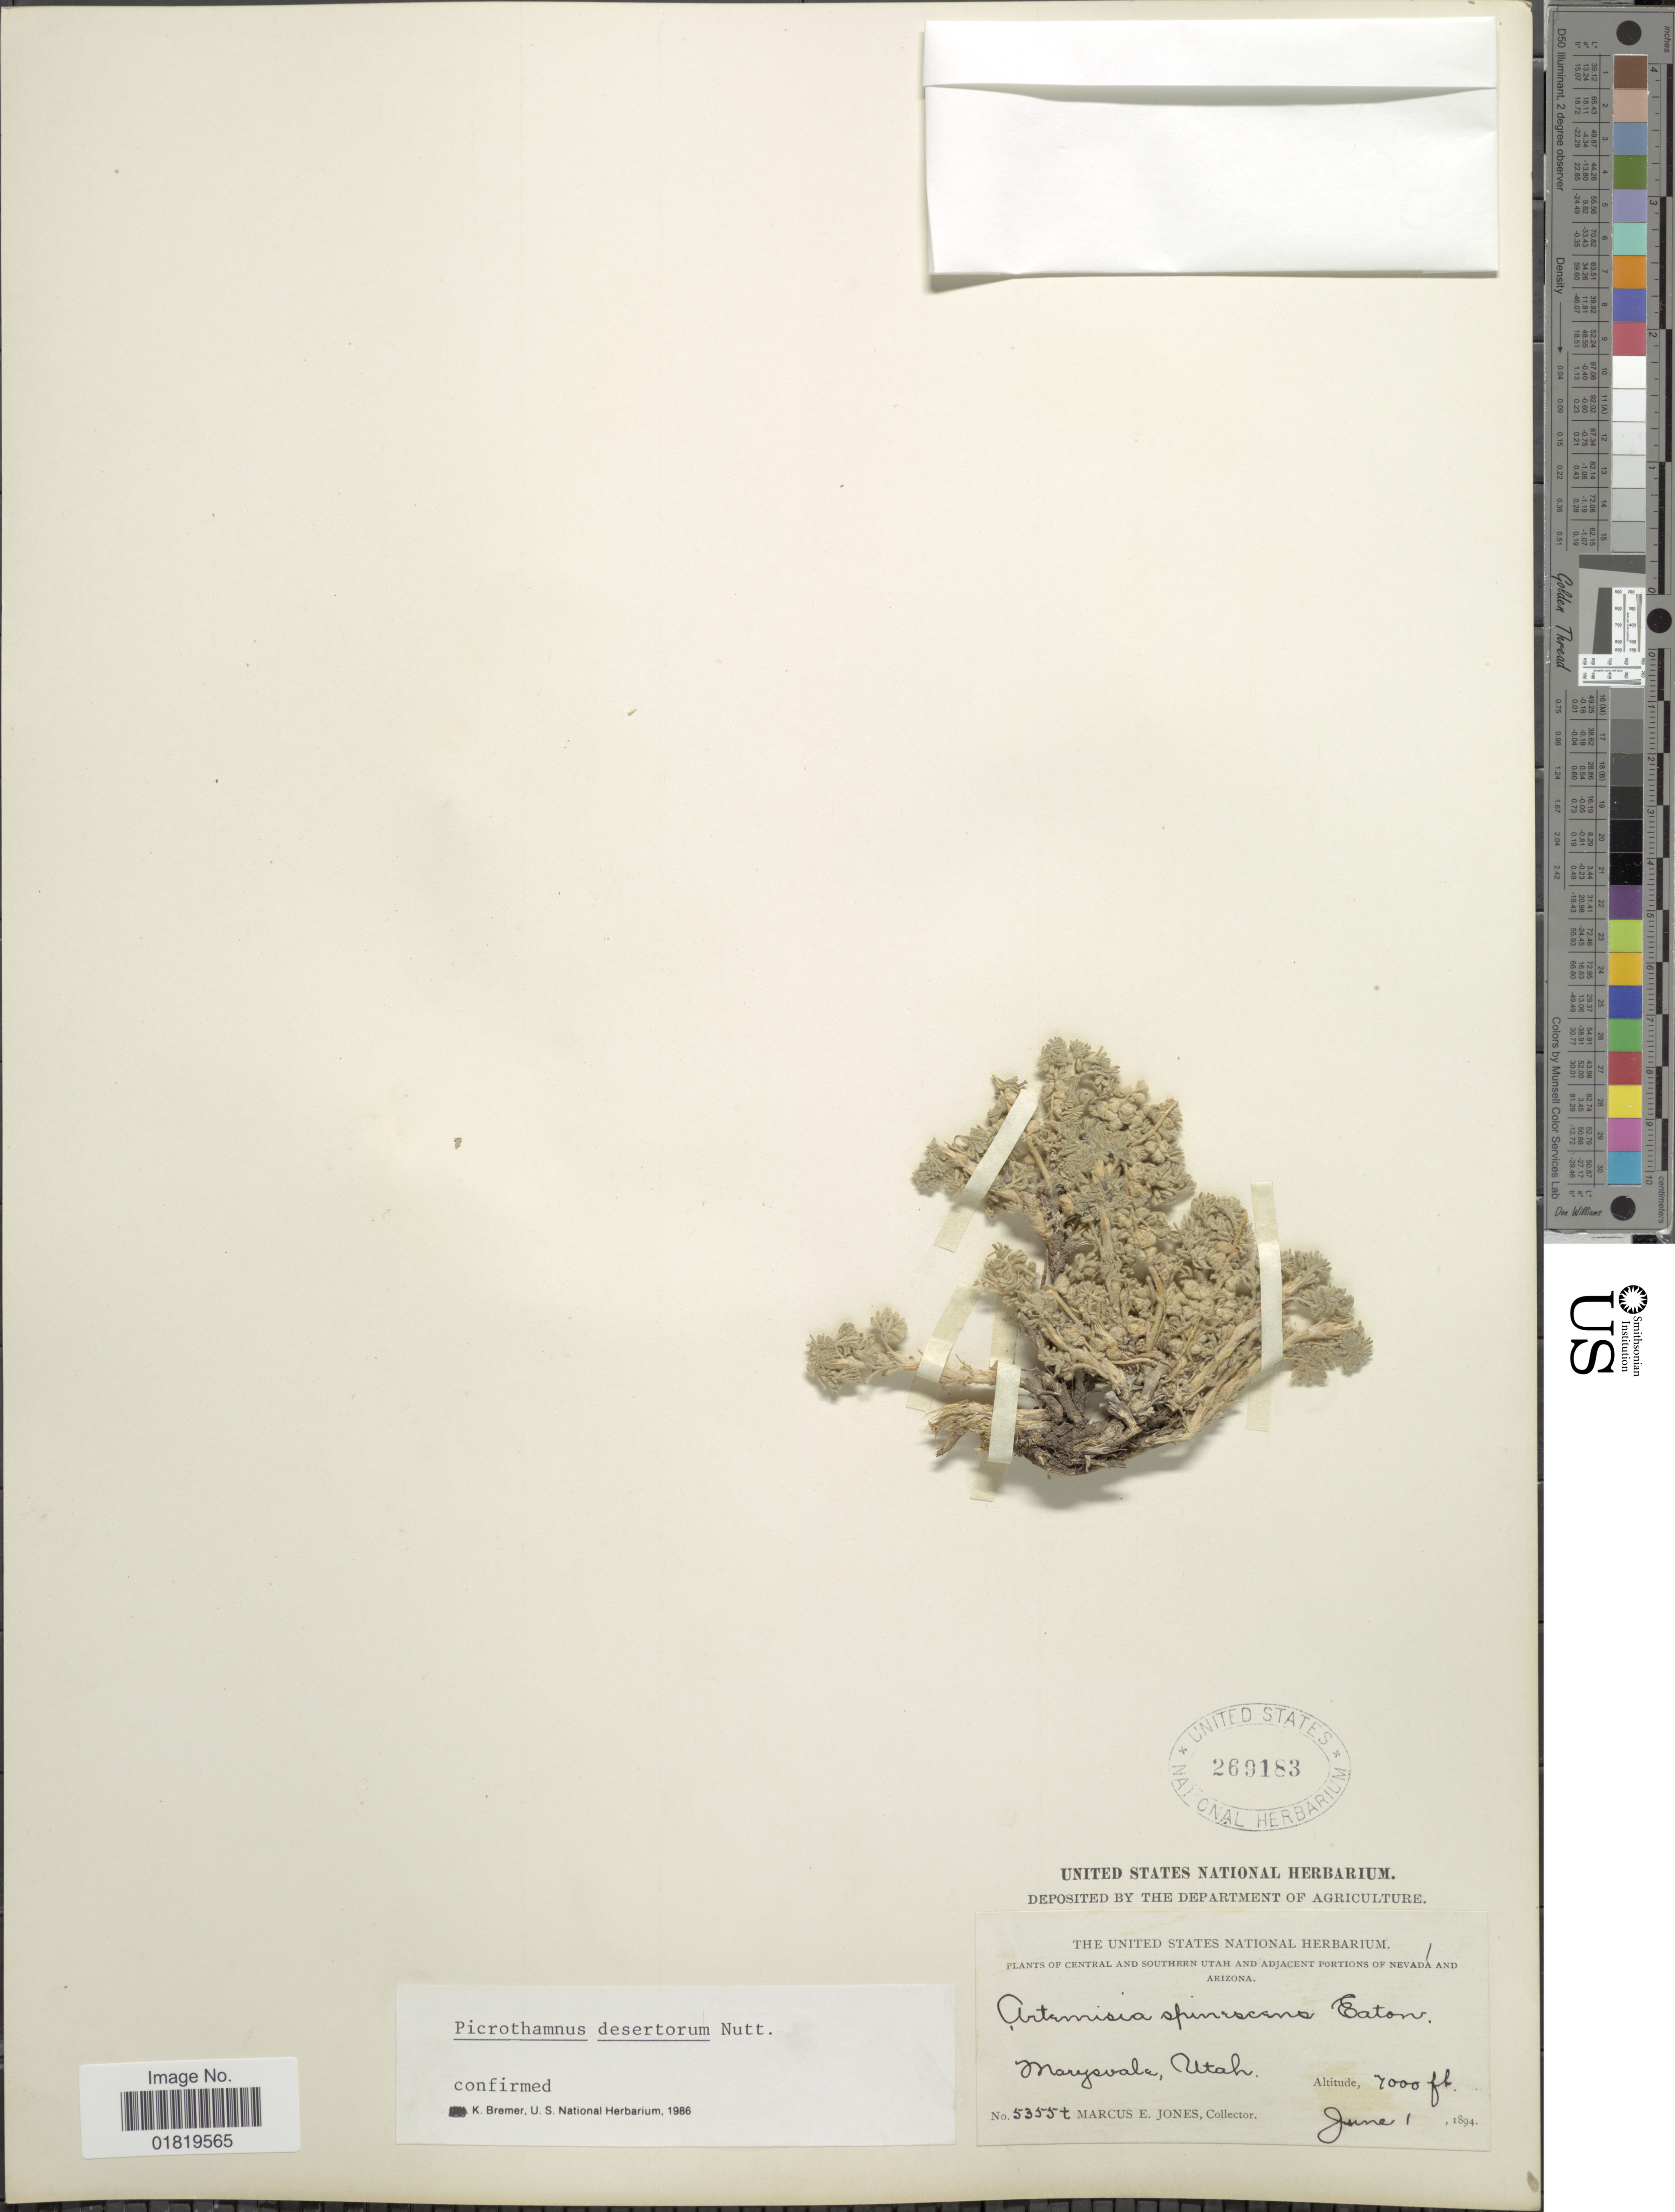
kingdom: Plantae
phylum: Tracheophyta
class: Magnoliopsida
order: Asterales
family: Asteraceae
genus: Picrothamnus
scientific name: Picrothamnus desertorum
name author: Nutt.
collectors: M. E. Jones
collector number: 5355t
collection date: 1894-06-01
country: United States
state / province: Utah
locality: Central and Southern Utah, Marysvale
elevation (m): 2134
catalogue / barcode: US 269183